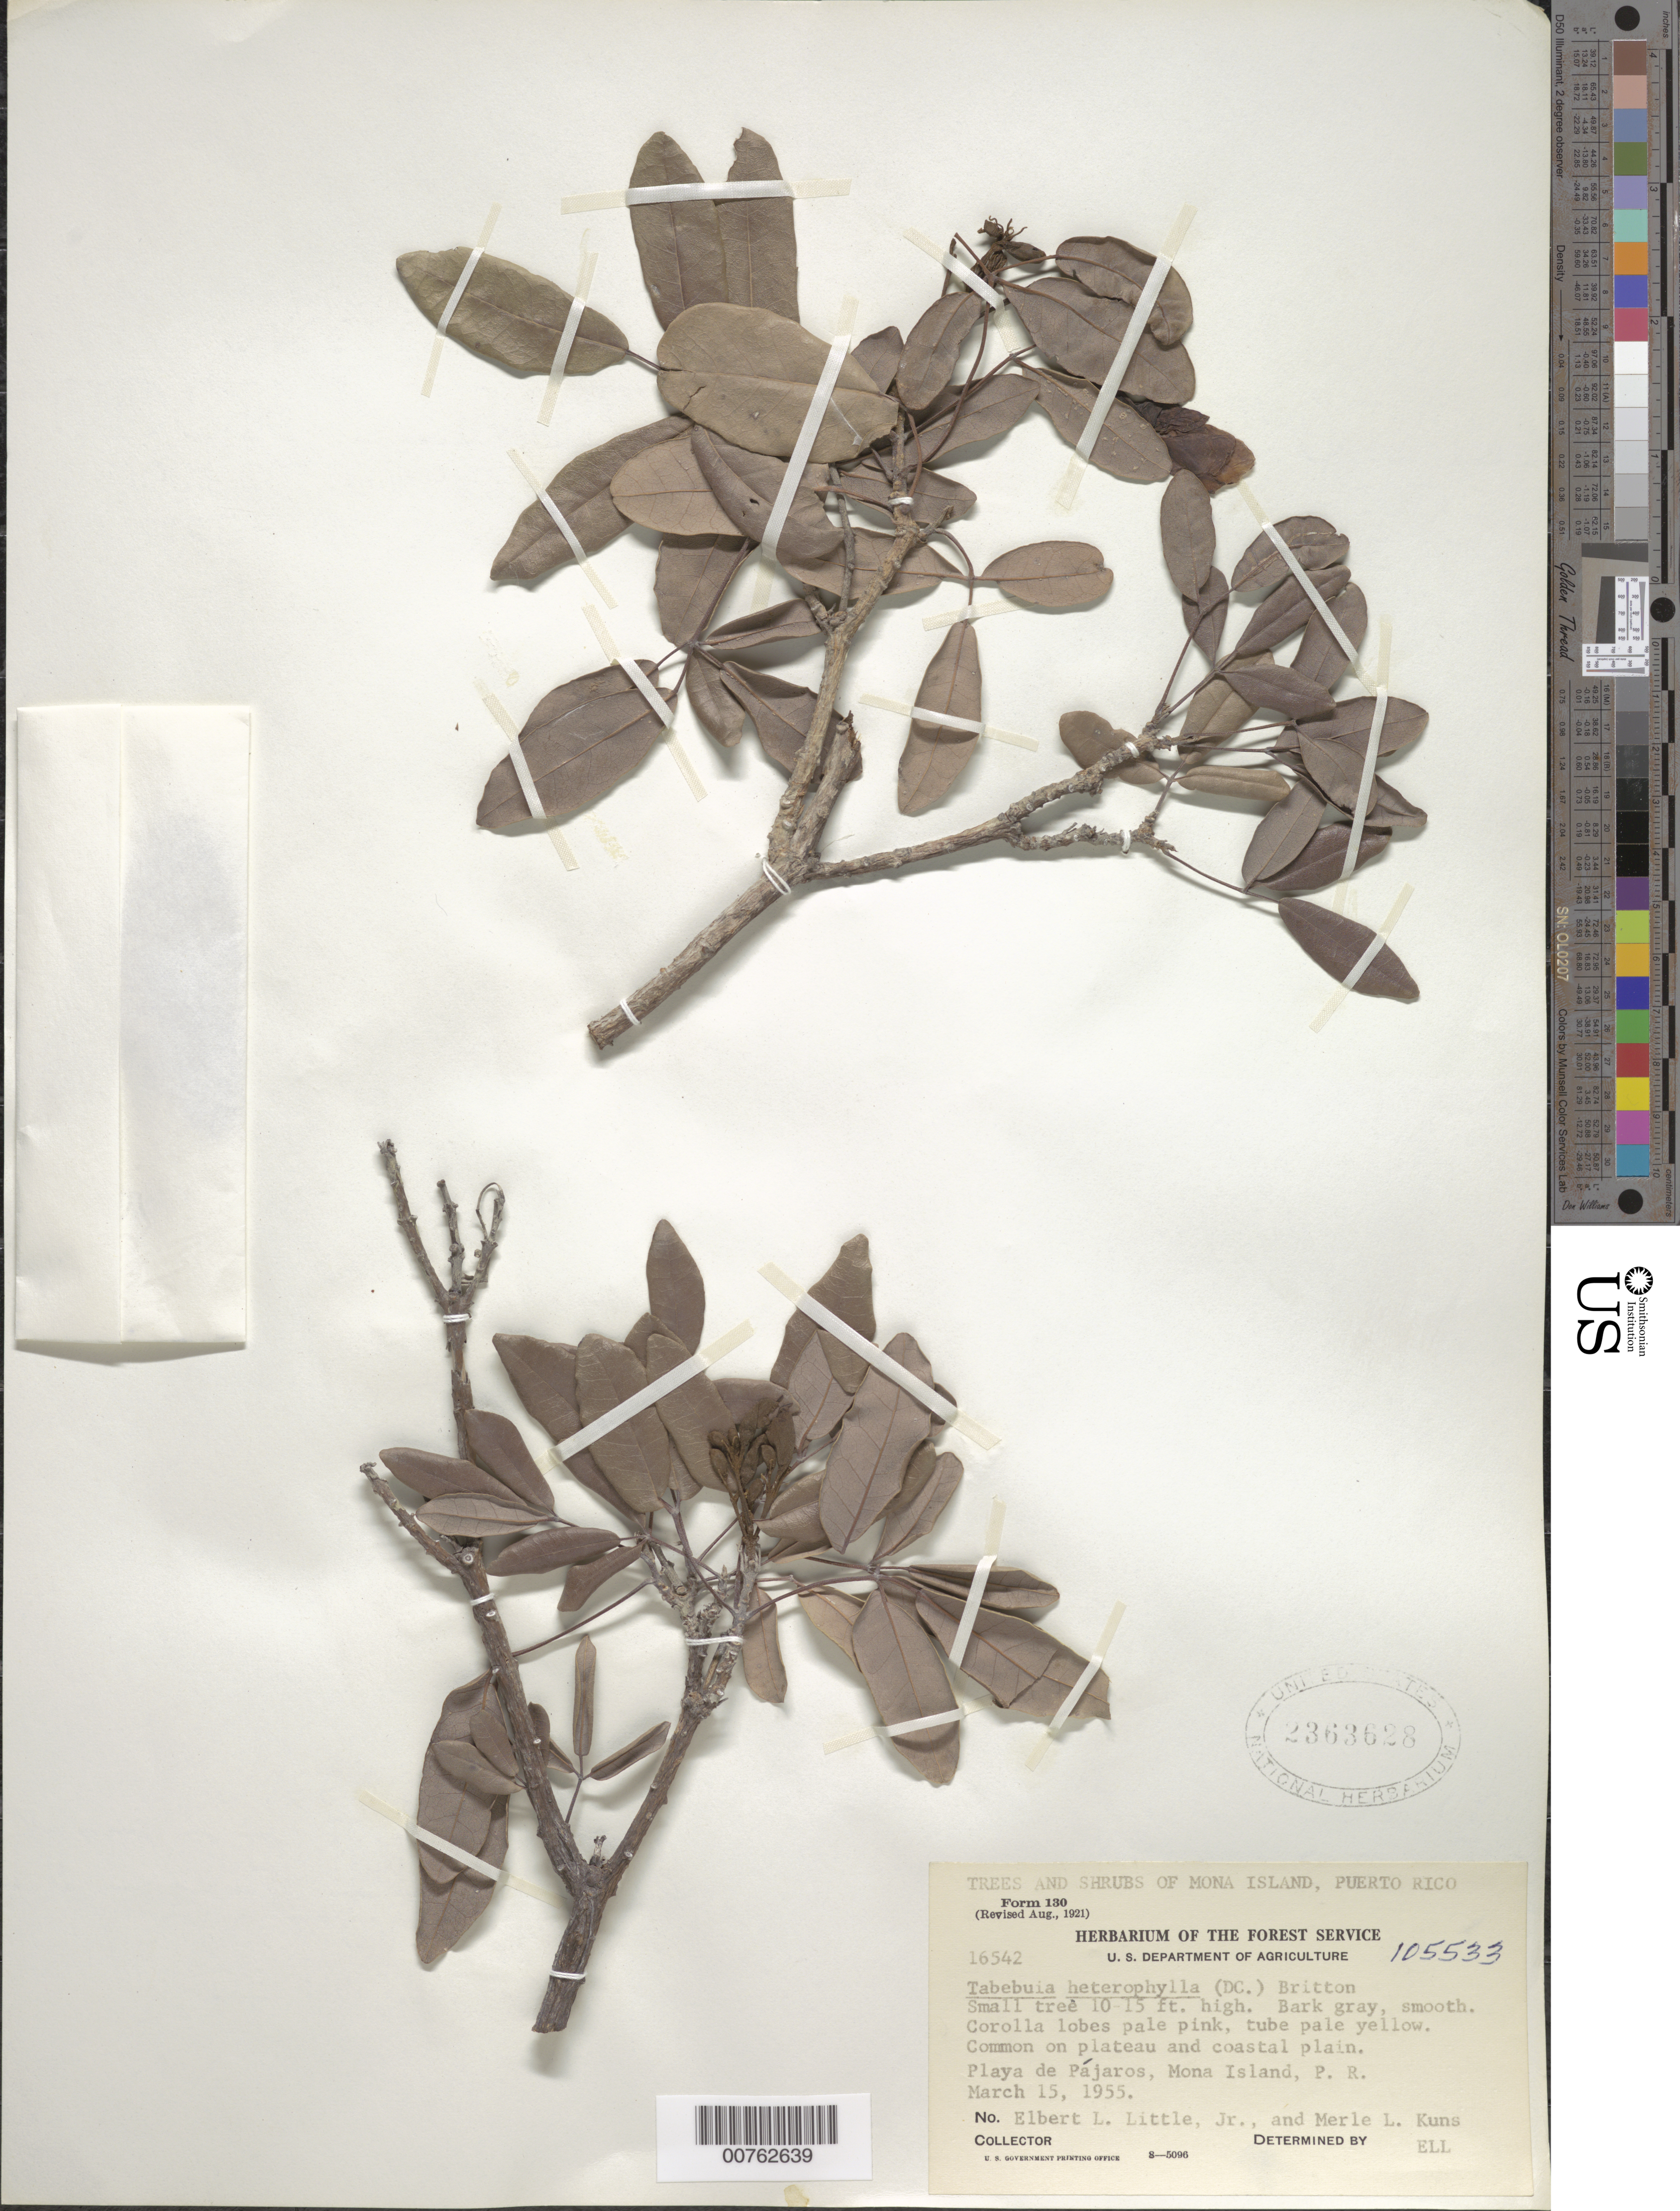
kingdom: Plantae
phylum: Tracheophyta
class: Magnoliopsida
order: Lamiales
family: Bignoniaceae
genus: Tabebuia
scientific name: Tabebuia heterophylla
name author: (DC.) Britton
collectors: E. L. Little & M. Kuns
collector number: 16542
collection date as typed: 15 Mar 1955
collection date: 1955-03-15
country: Puerto Rico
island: Mona I.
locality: Playa de Pájaros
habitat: Common on plateau and coastal plain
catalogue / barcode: US 2363628